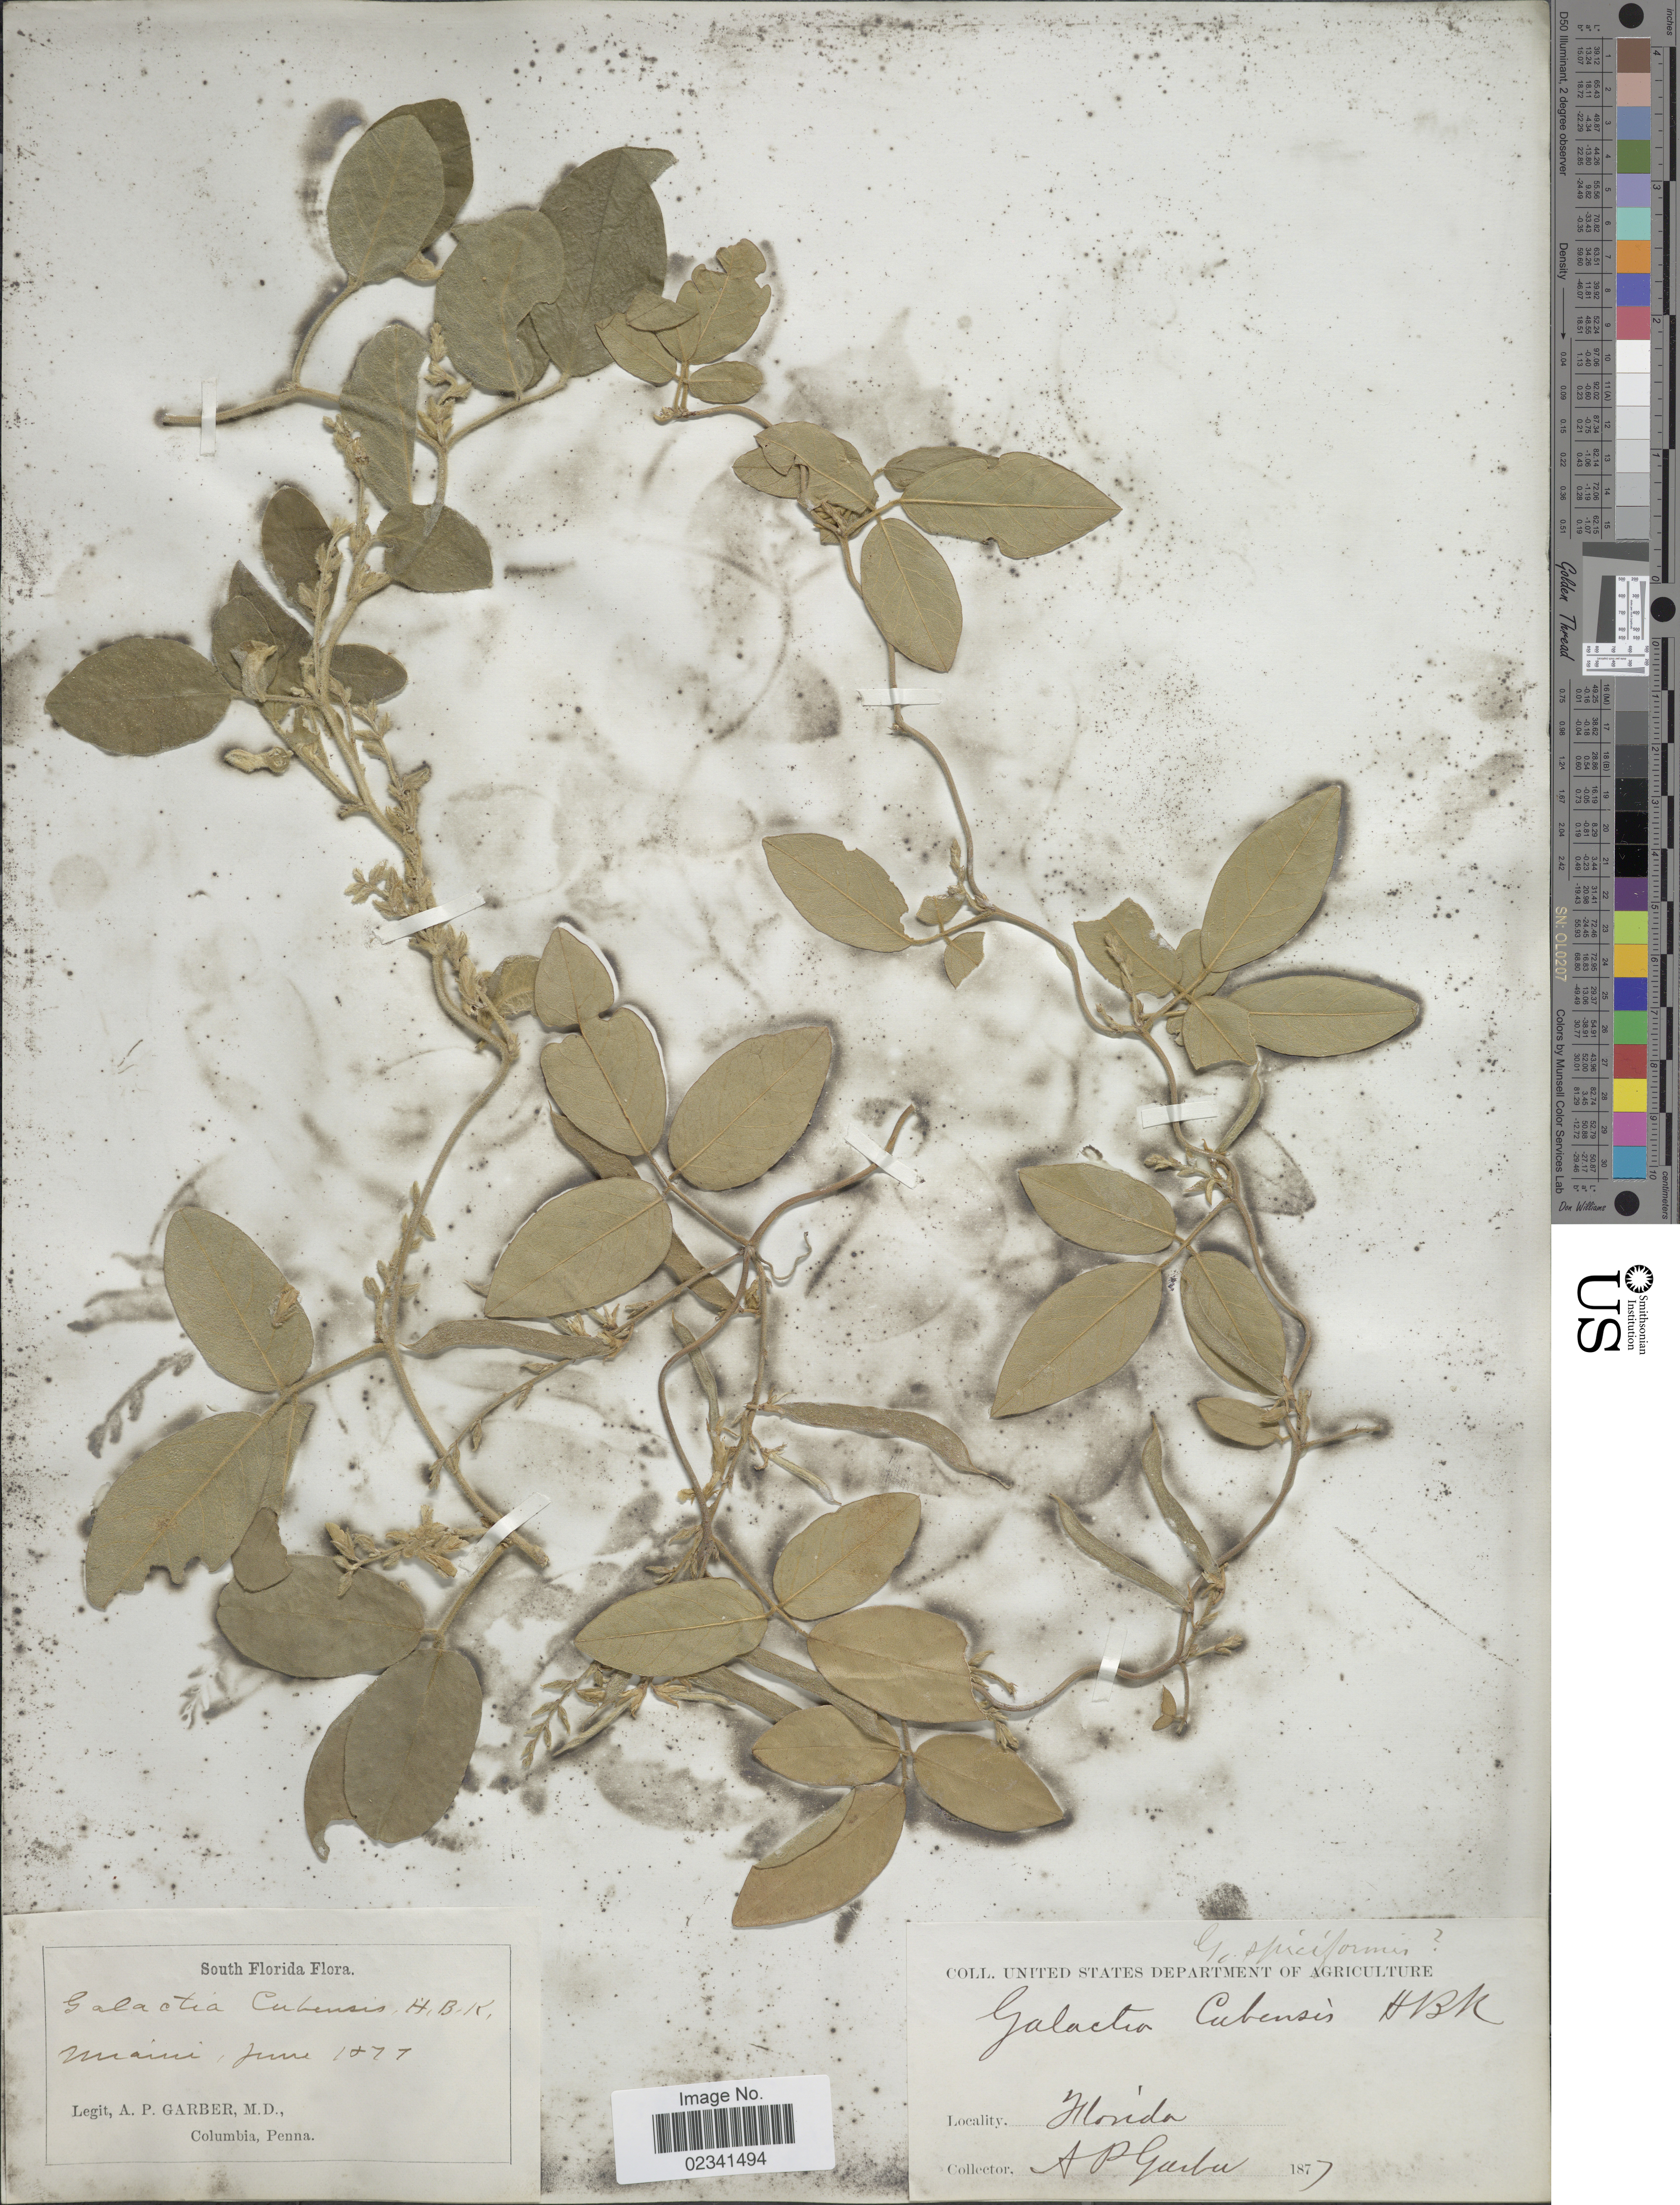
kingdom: Plantae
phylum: Tracheophyta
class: Magnoliopsida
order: Fabales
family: Fabaceae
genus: Galactia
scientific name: Galactia cubensis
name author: Kunth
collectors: A. P. Garber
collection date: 1877-06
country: United States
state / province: Florida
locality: South Florida, Miami